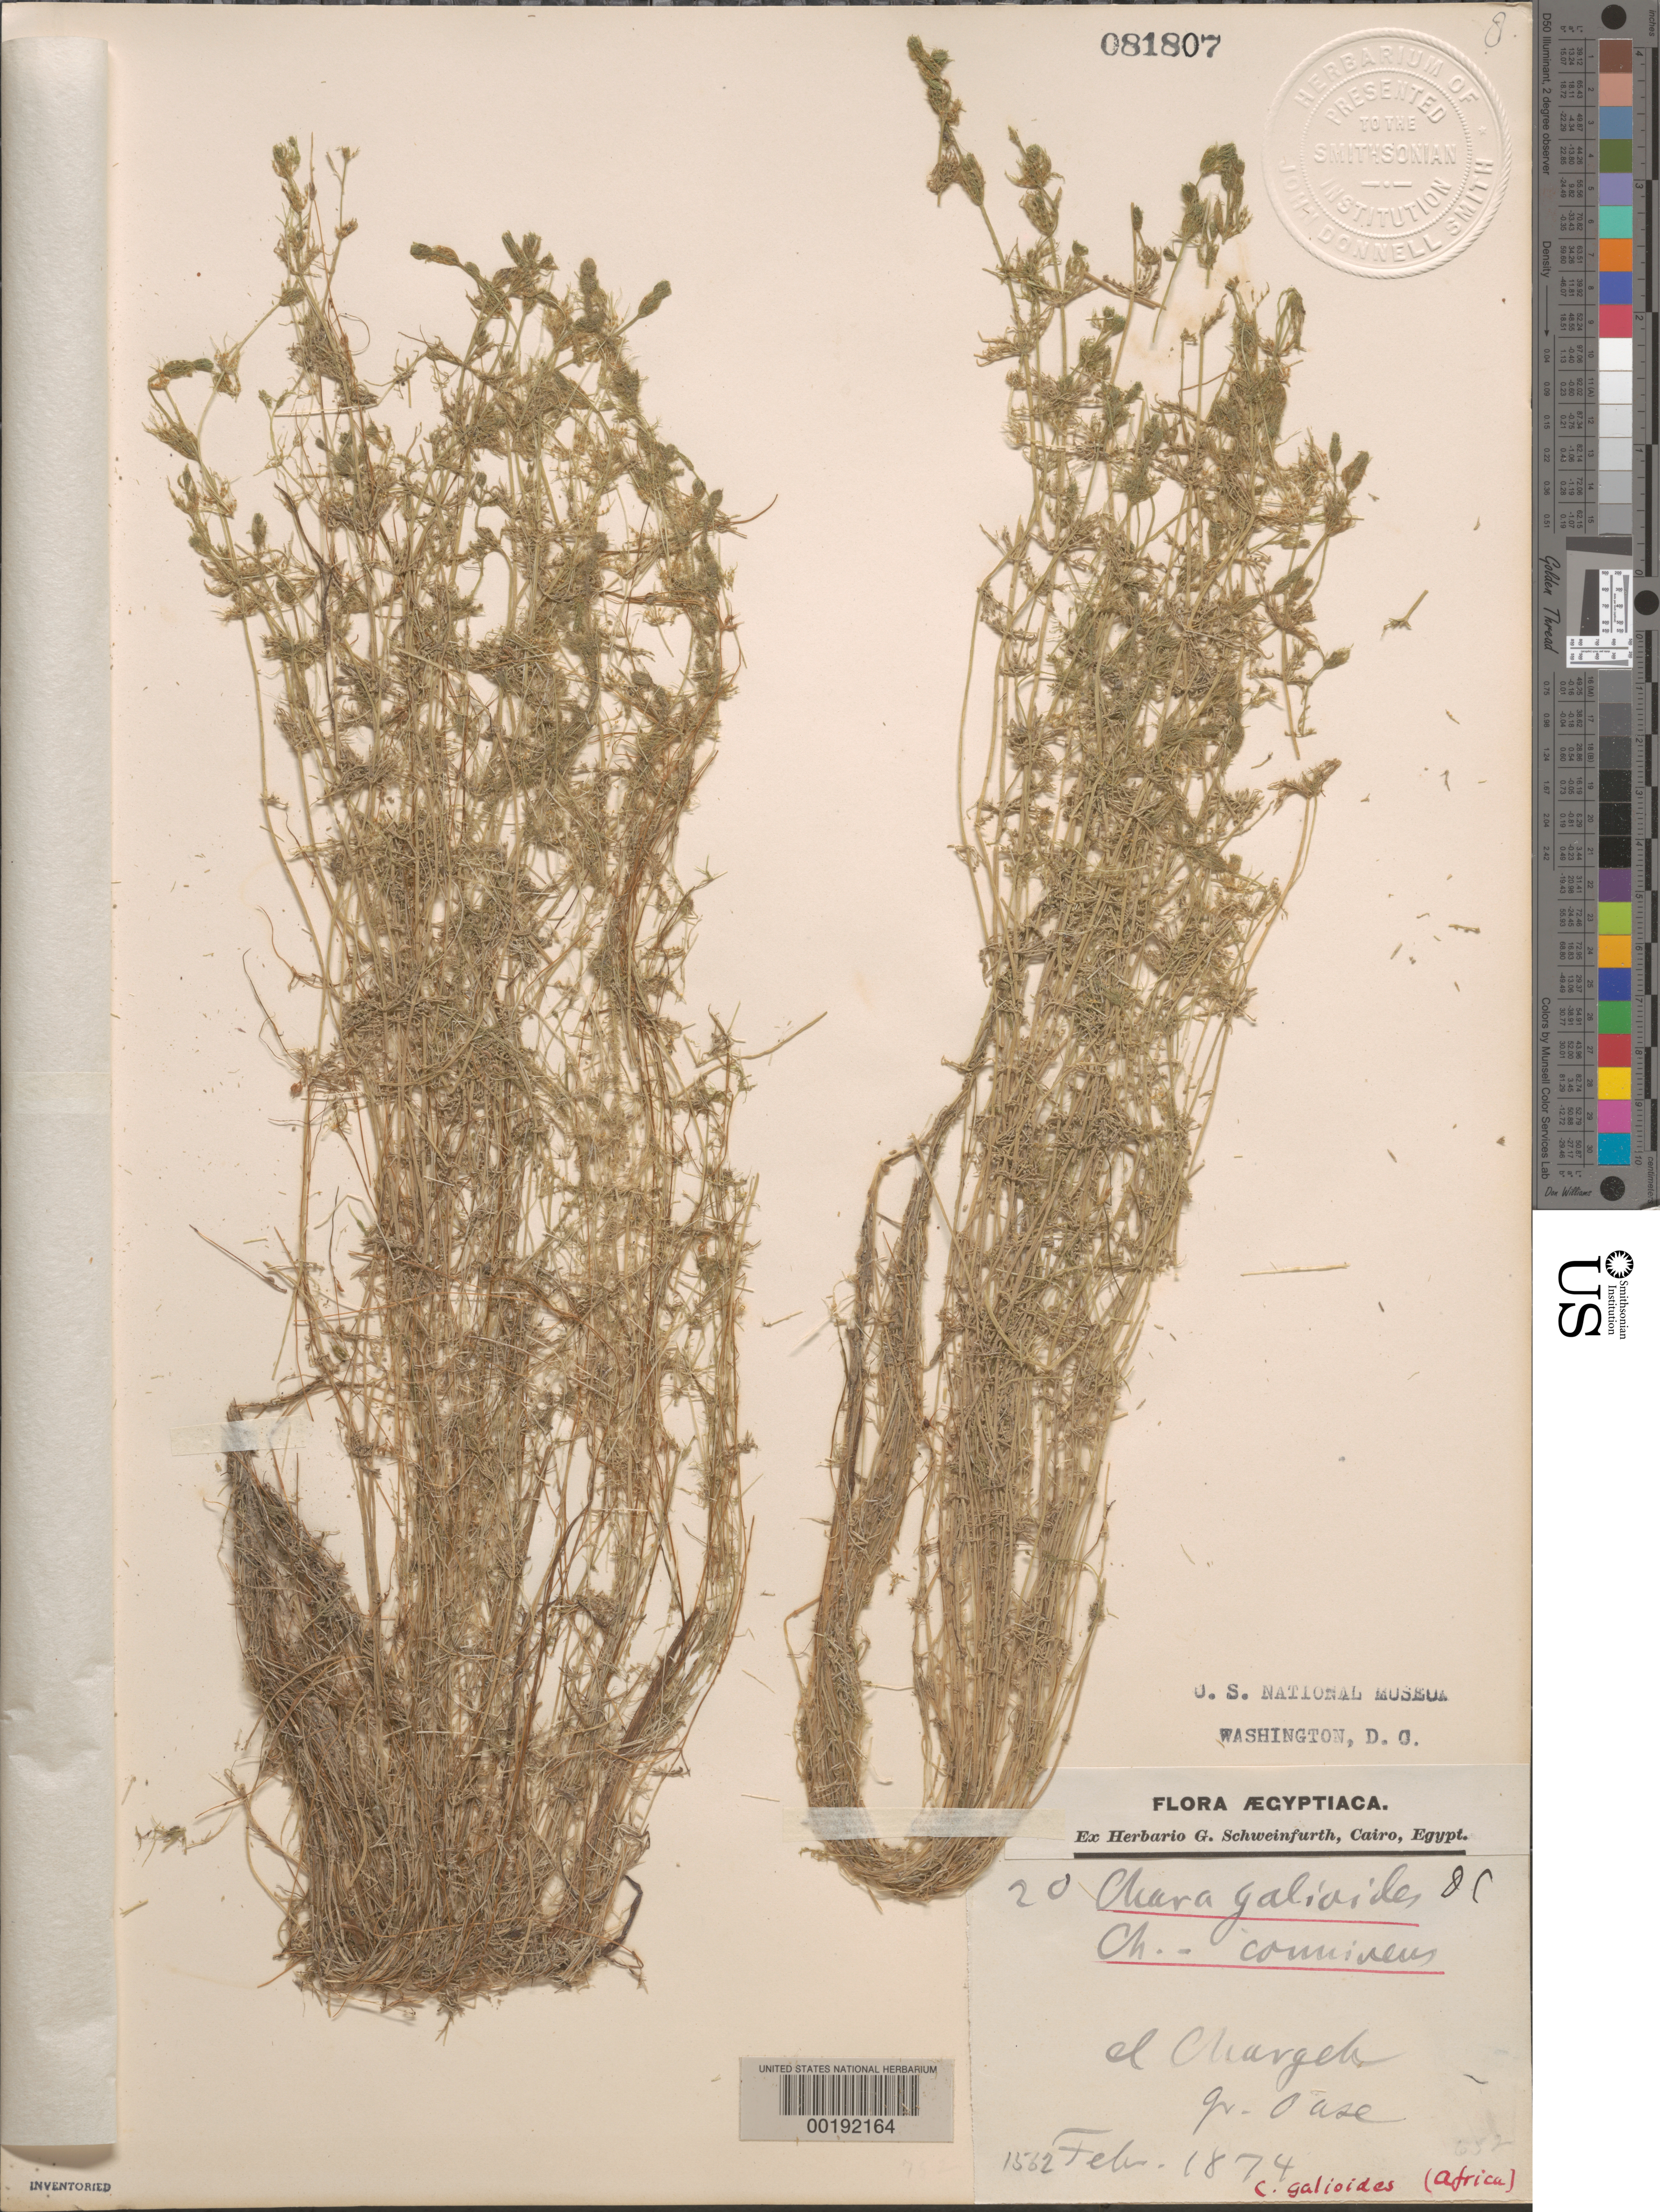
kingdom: Plantae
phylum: Charophyta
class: Charophyceae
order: Charales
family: Characeae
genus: Chara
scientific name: Chara vulgaris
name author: L.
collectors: G. A. Schweinfurth (herbarium)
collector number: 20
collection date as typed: Feb 1874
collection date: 1874-02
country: Egypt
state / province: Al Wadi al Jadid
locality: Al Kharga (El Chargeb), Kharga Oasis (Grosse Oase), Lower Egypt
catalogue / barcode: US 81807